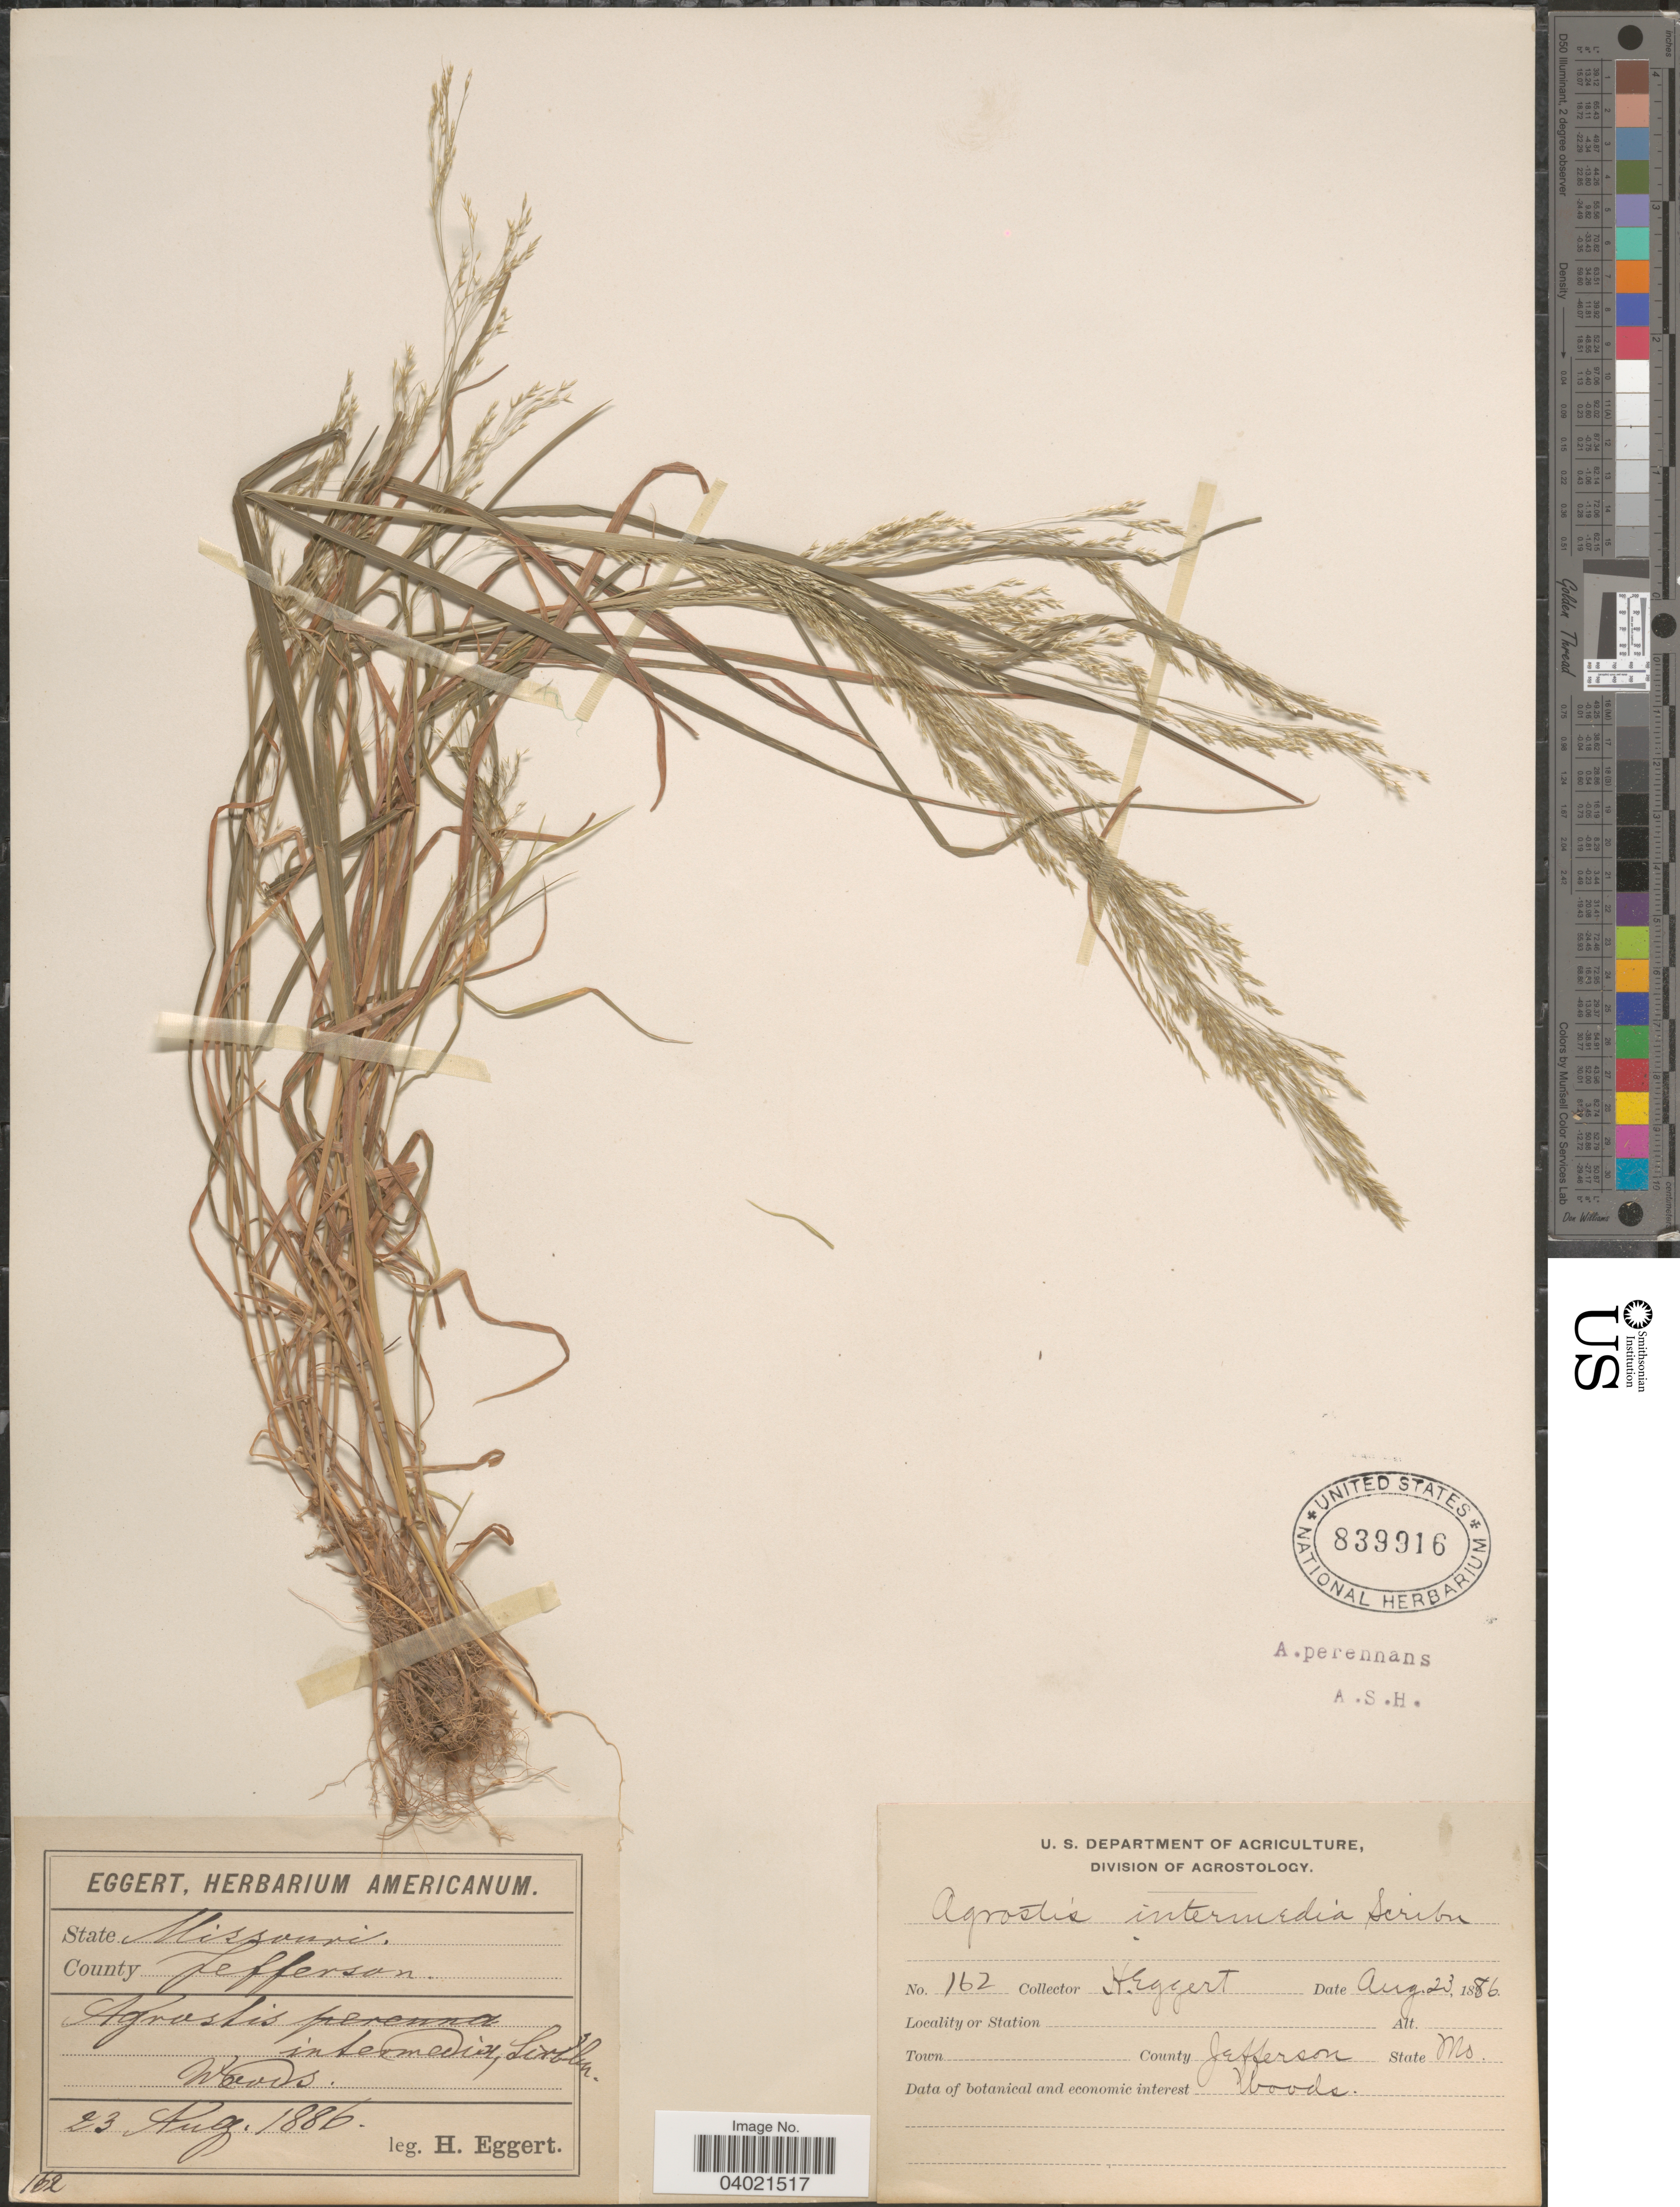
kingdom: Plantae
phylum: Tracheophyta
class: Liliopsida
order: Poales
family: Poaceae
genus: Agrostis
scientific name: Agrostis perennans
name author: (Walter) Tuck.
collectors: H. Eggert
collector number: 162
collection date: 1886-08-23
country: United States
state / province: Missouri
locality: County Jefferson.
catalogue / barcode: US 839916